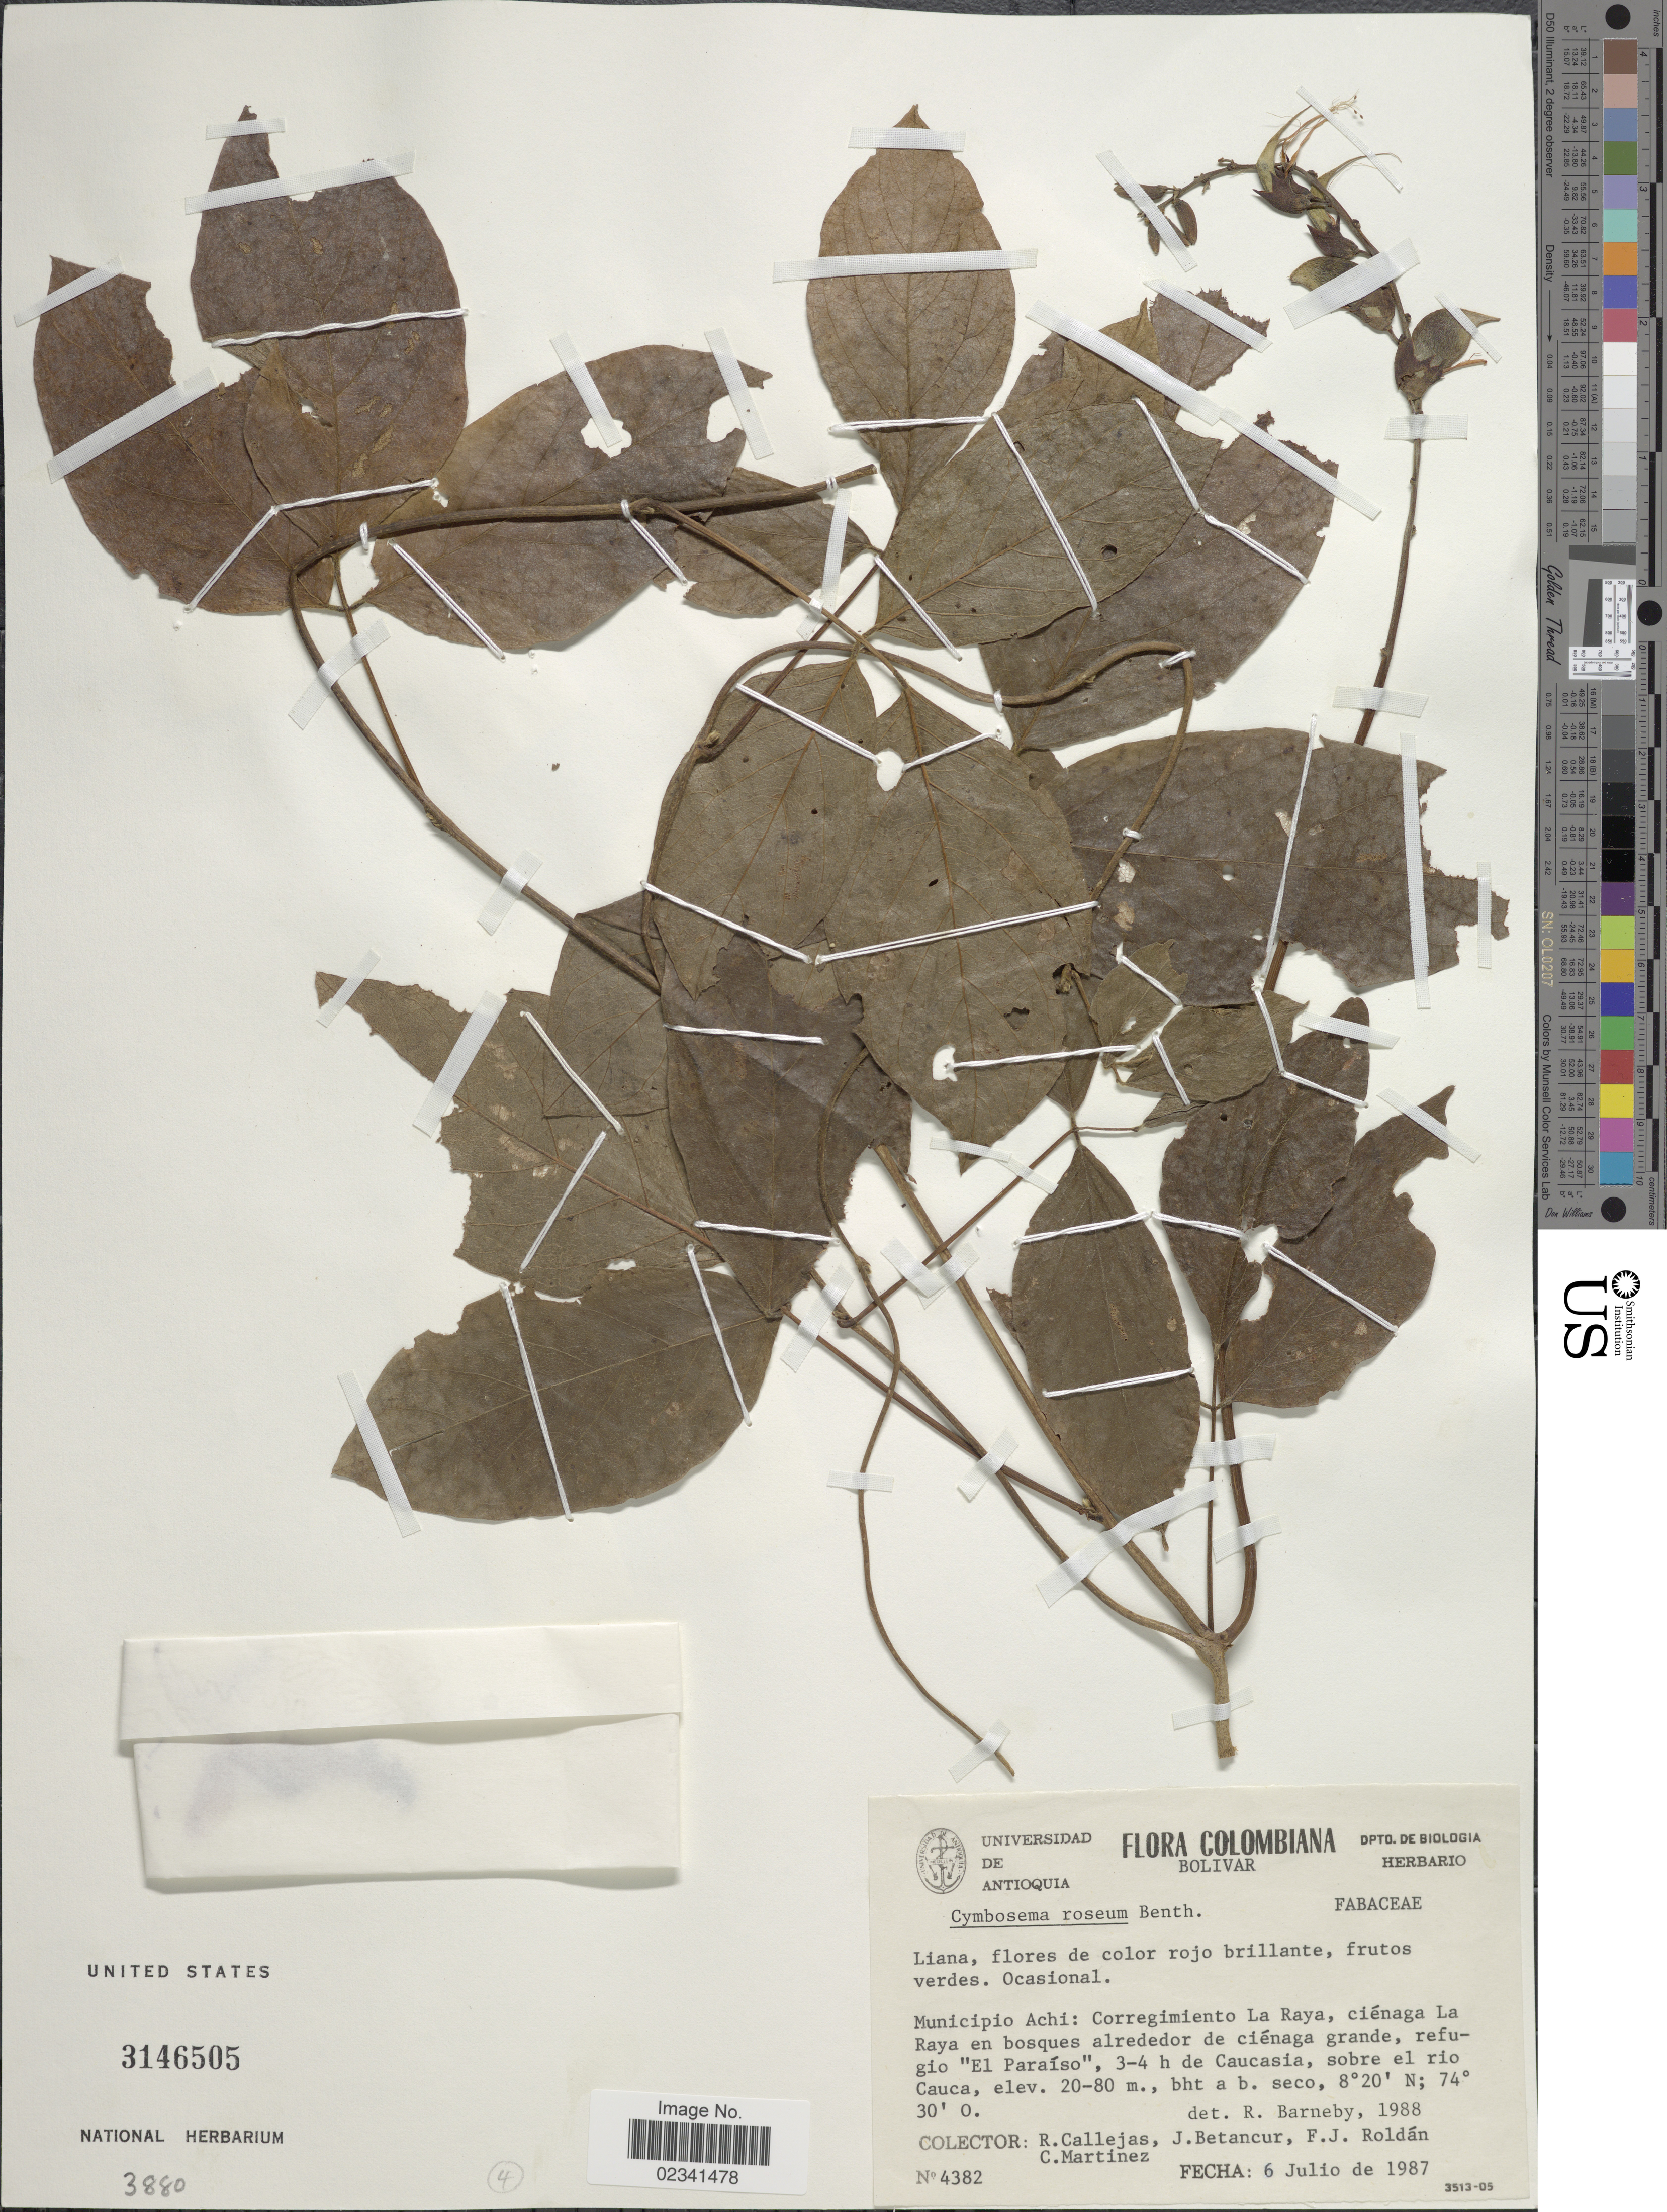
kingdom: Plantae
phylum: Tracheophyta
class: Magnoliopsida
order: Fabales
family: Fabaceae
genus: Cymbosema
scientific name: Cymbosema roseum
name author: Benth.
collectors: R. Callejas, J. Betancur, F. J. Roldán & C. Martínez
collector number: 4382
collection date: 1987-07-06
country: Colombia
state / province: Bolívar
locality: Municipio Achi: Corregimiento La Raya, cienaga La Raya en bosques alredeor de cienaga grande, refugio El Paraiso, 3-4 h de Caucasia, sobre el rio Cauca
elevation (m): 20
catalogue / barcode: US 3146505